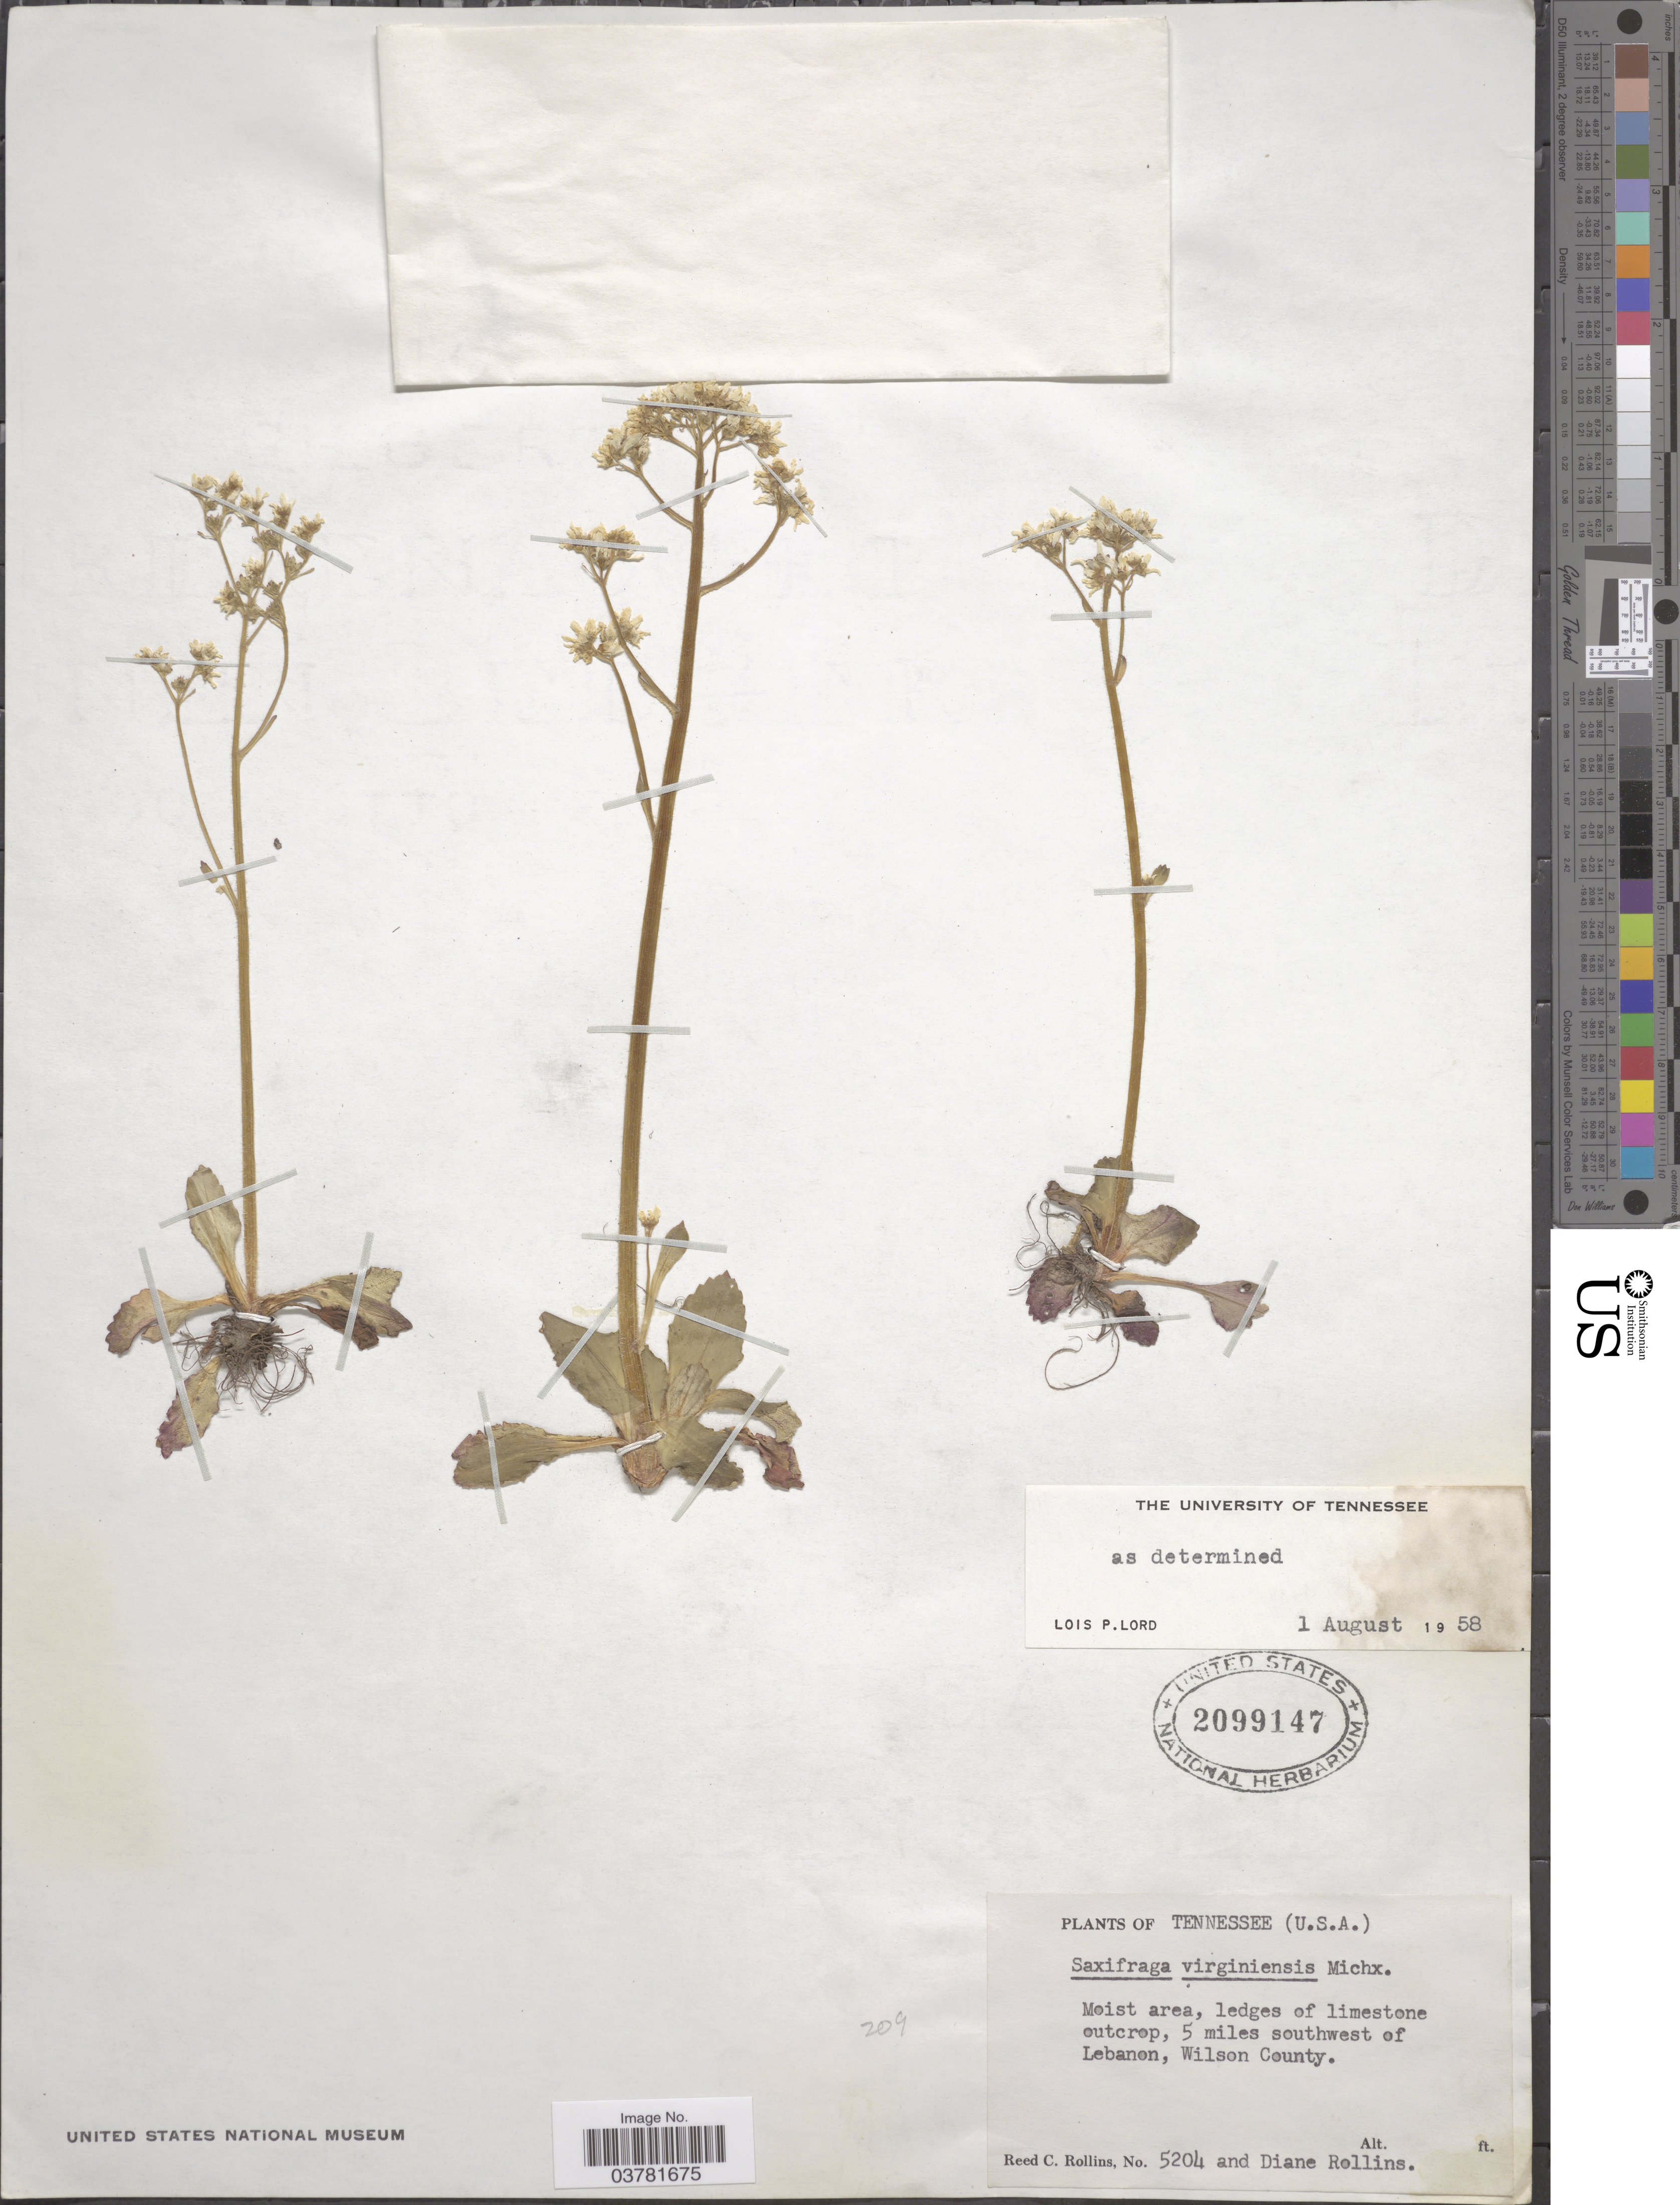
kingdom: Plantae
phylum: Tracheophyta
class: Magnoliopsida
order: Saxifragales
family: Saxifragaceae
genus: Micranthes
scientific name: Micranthes virginiensis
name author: (Michx.) Small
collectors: R. C. Rollins & D. Rollins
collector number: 5204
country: United States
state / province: Tennessee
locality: Ledges of limestone outcrop, 5 miles southwest of Lebanon, Wilson County.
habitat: moist area, ledge of limestone outcrop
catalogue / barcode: US 2099147